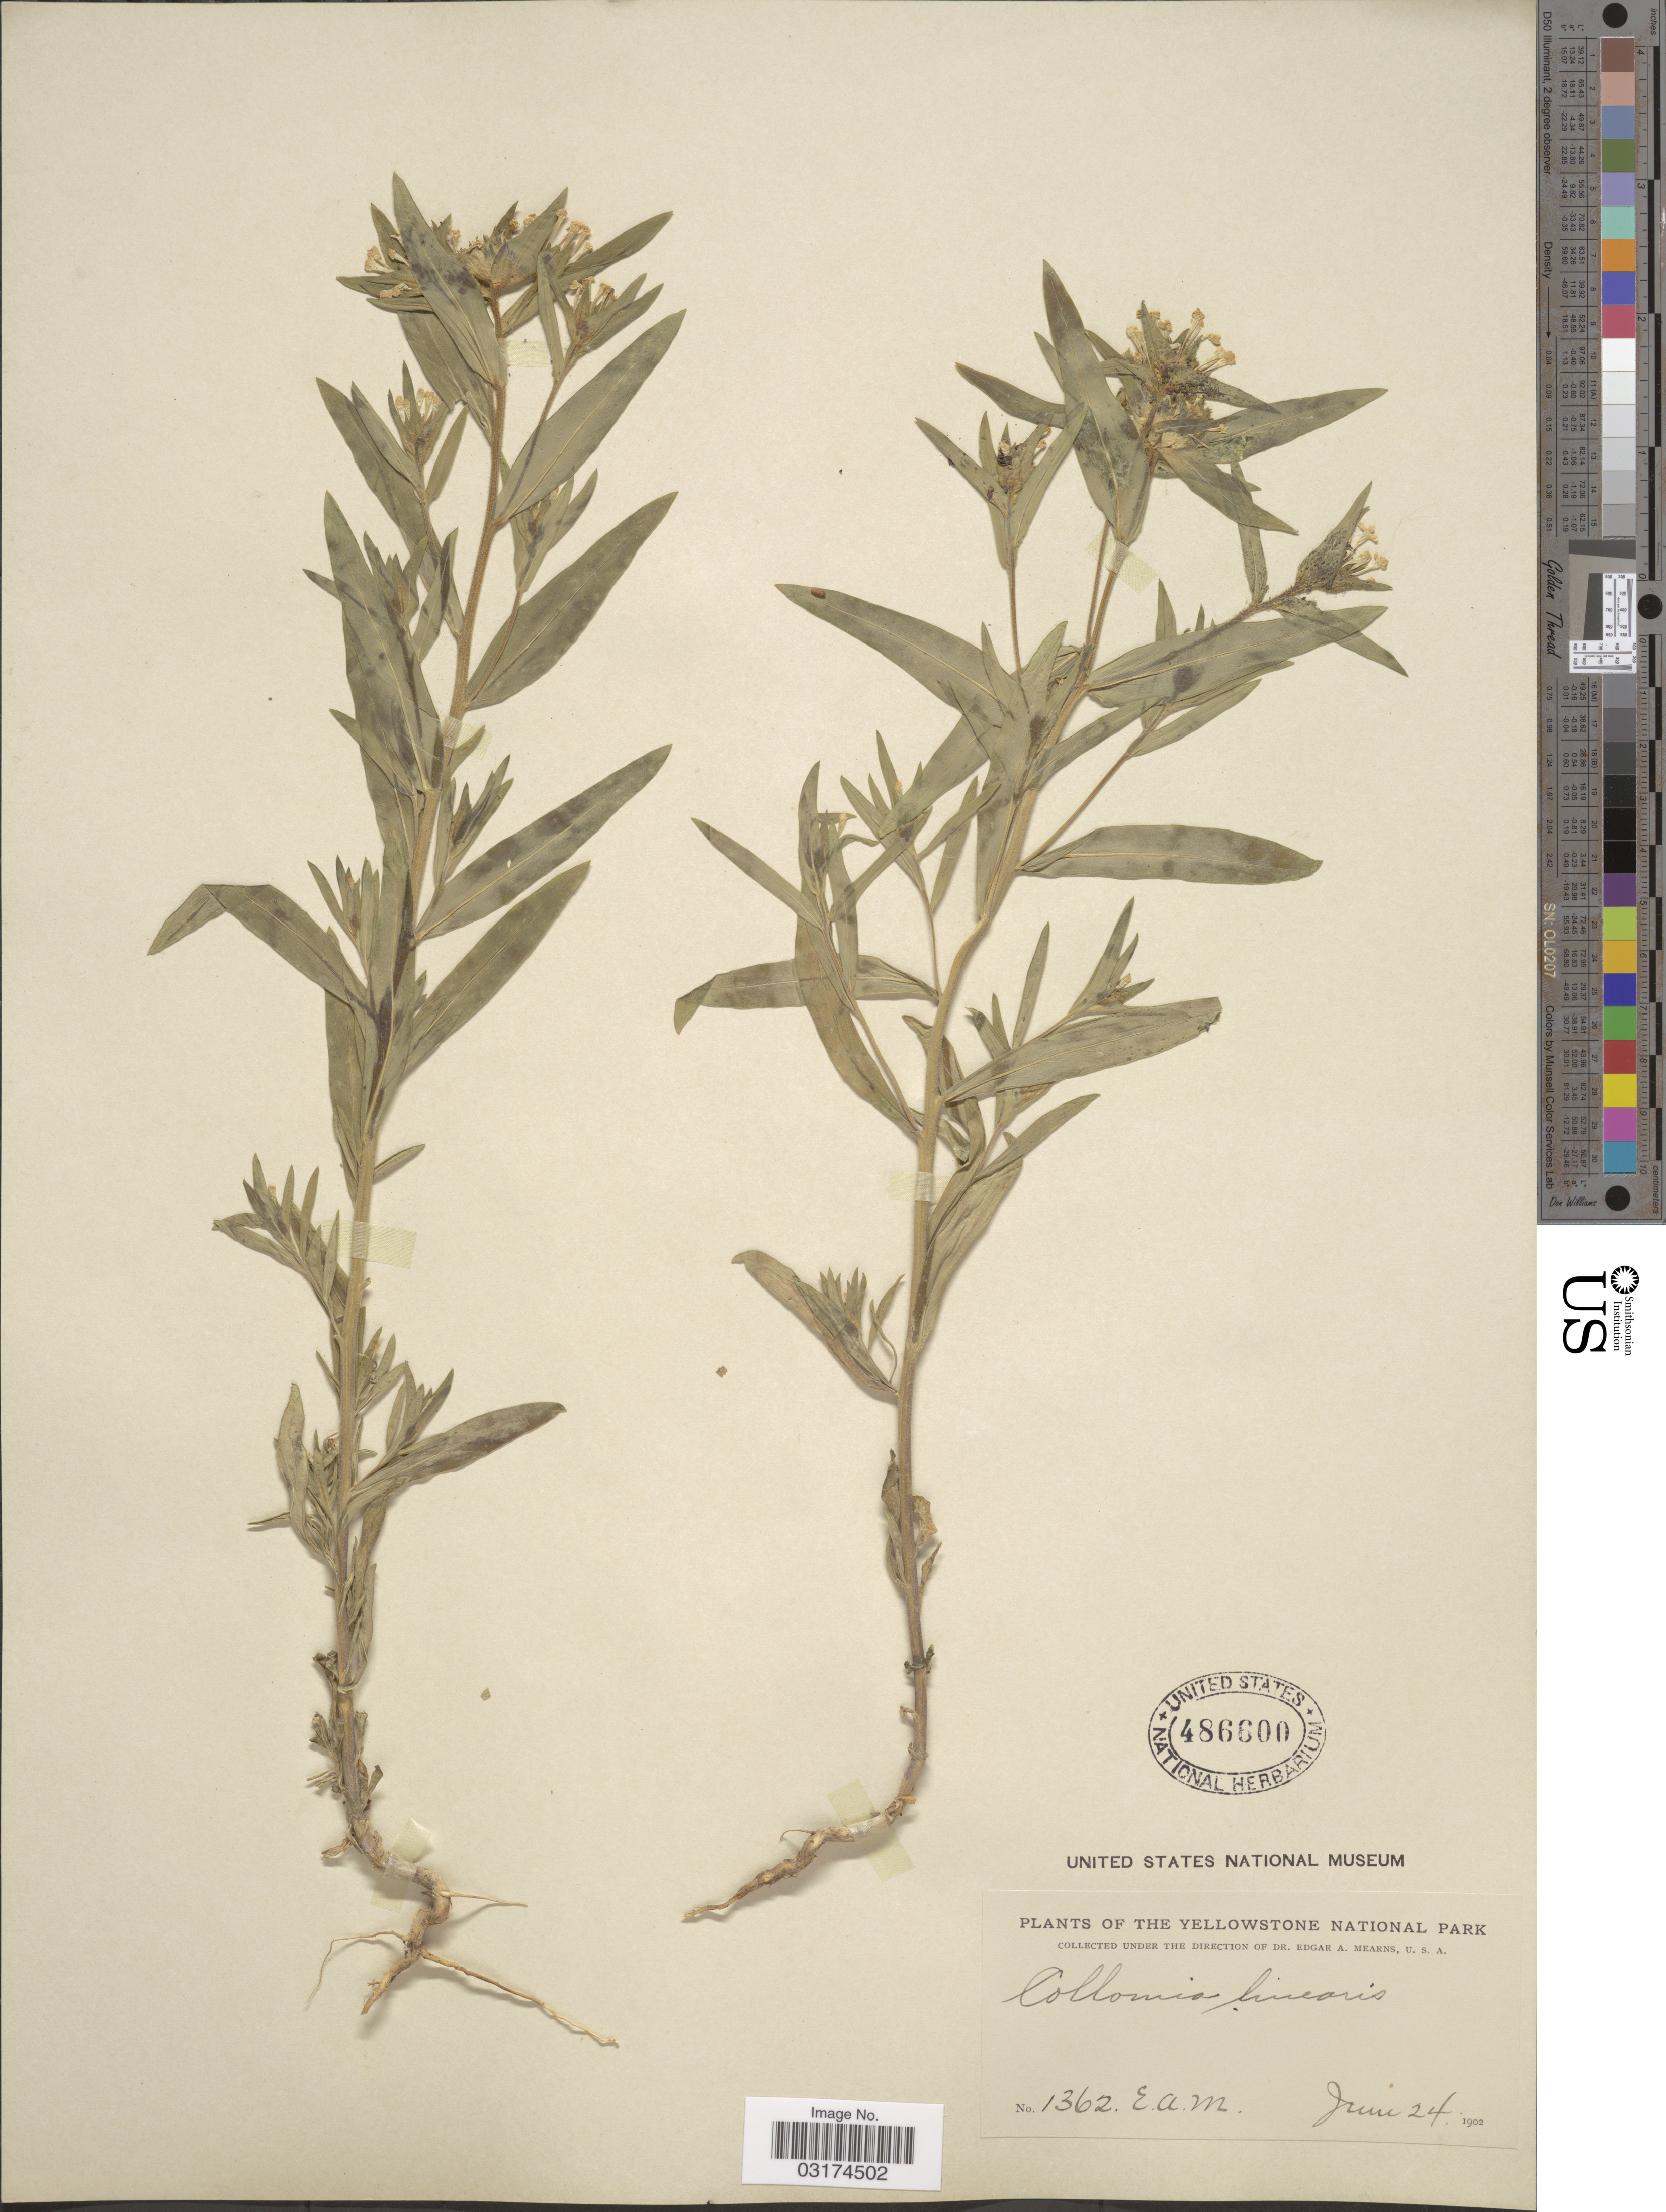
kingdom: Plantae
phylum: Tracheophyta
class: Magnoliopsida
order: Ericales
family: Polemoniaceae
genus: Collomia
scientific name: Collomia linearis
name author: Nutt.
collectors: E. A. Mearns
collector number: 1362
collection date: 1902-06-24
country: United States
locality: Yellowstone National Park.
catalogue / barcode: US 486600